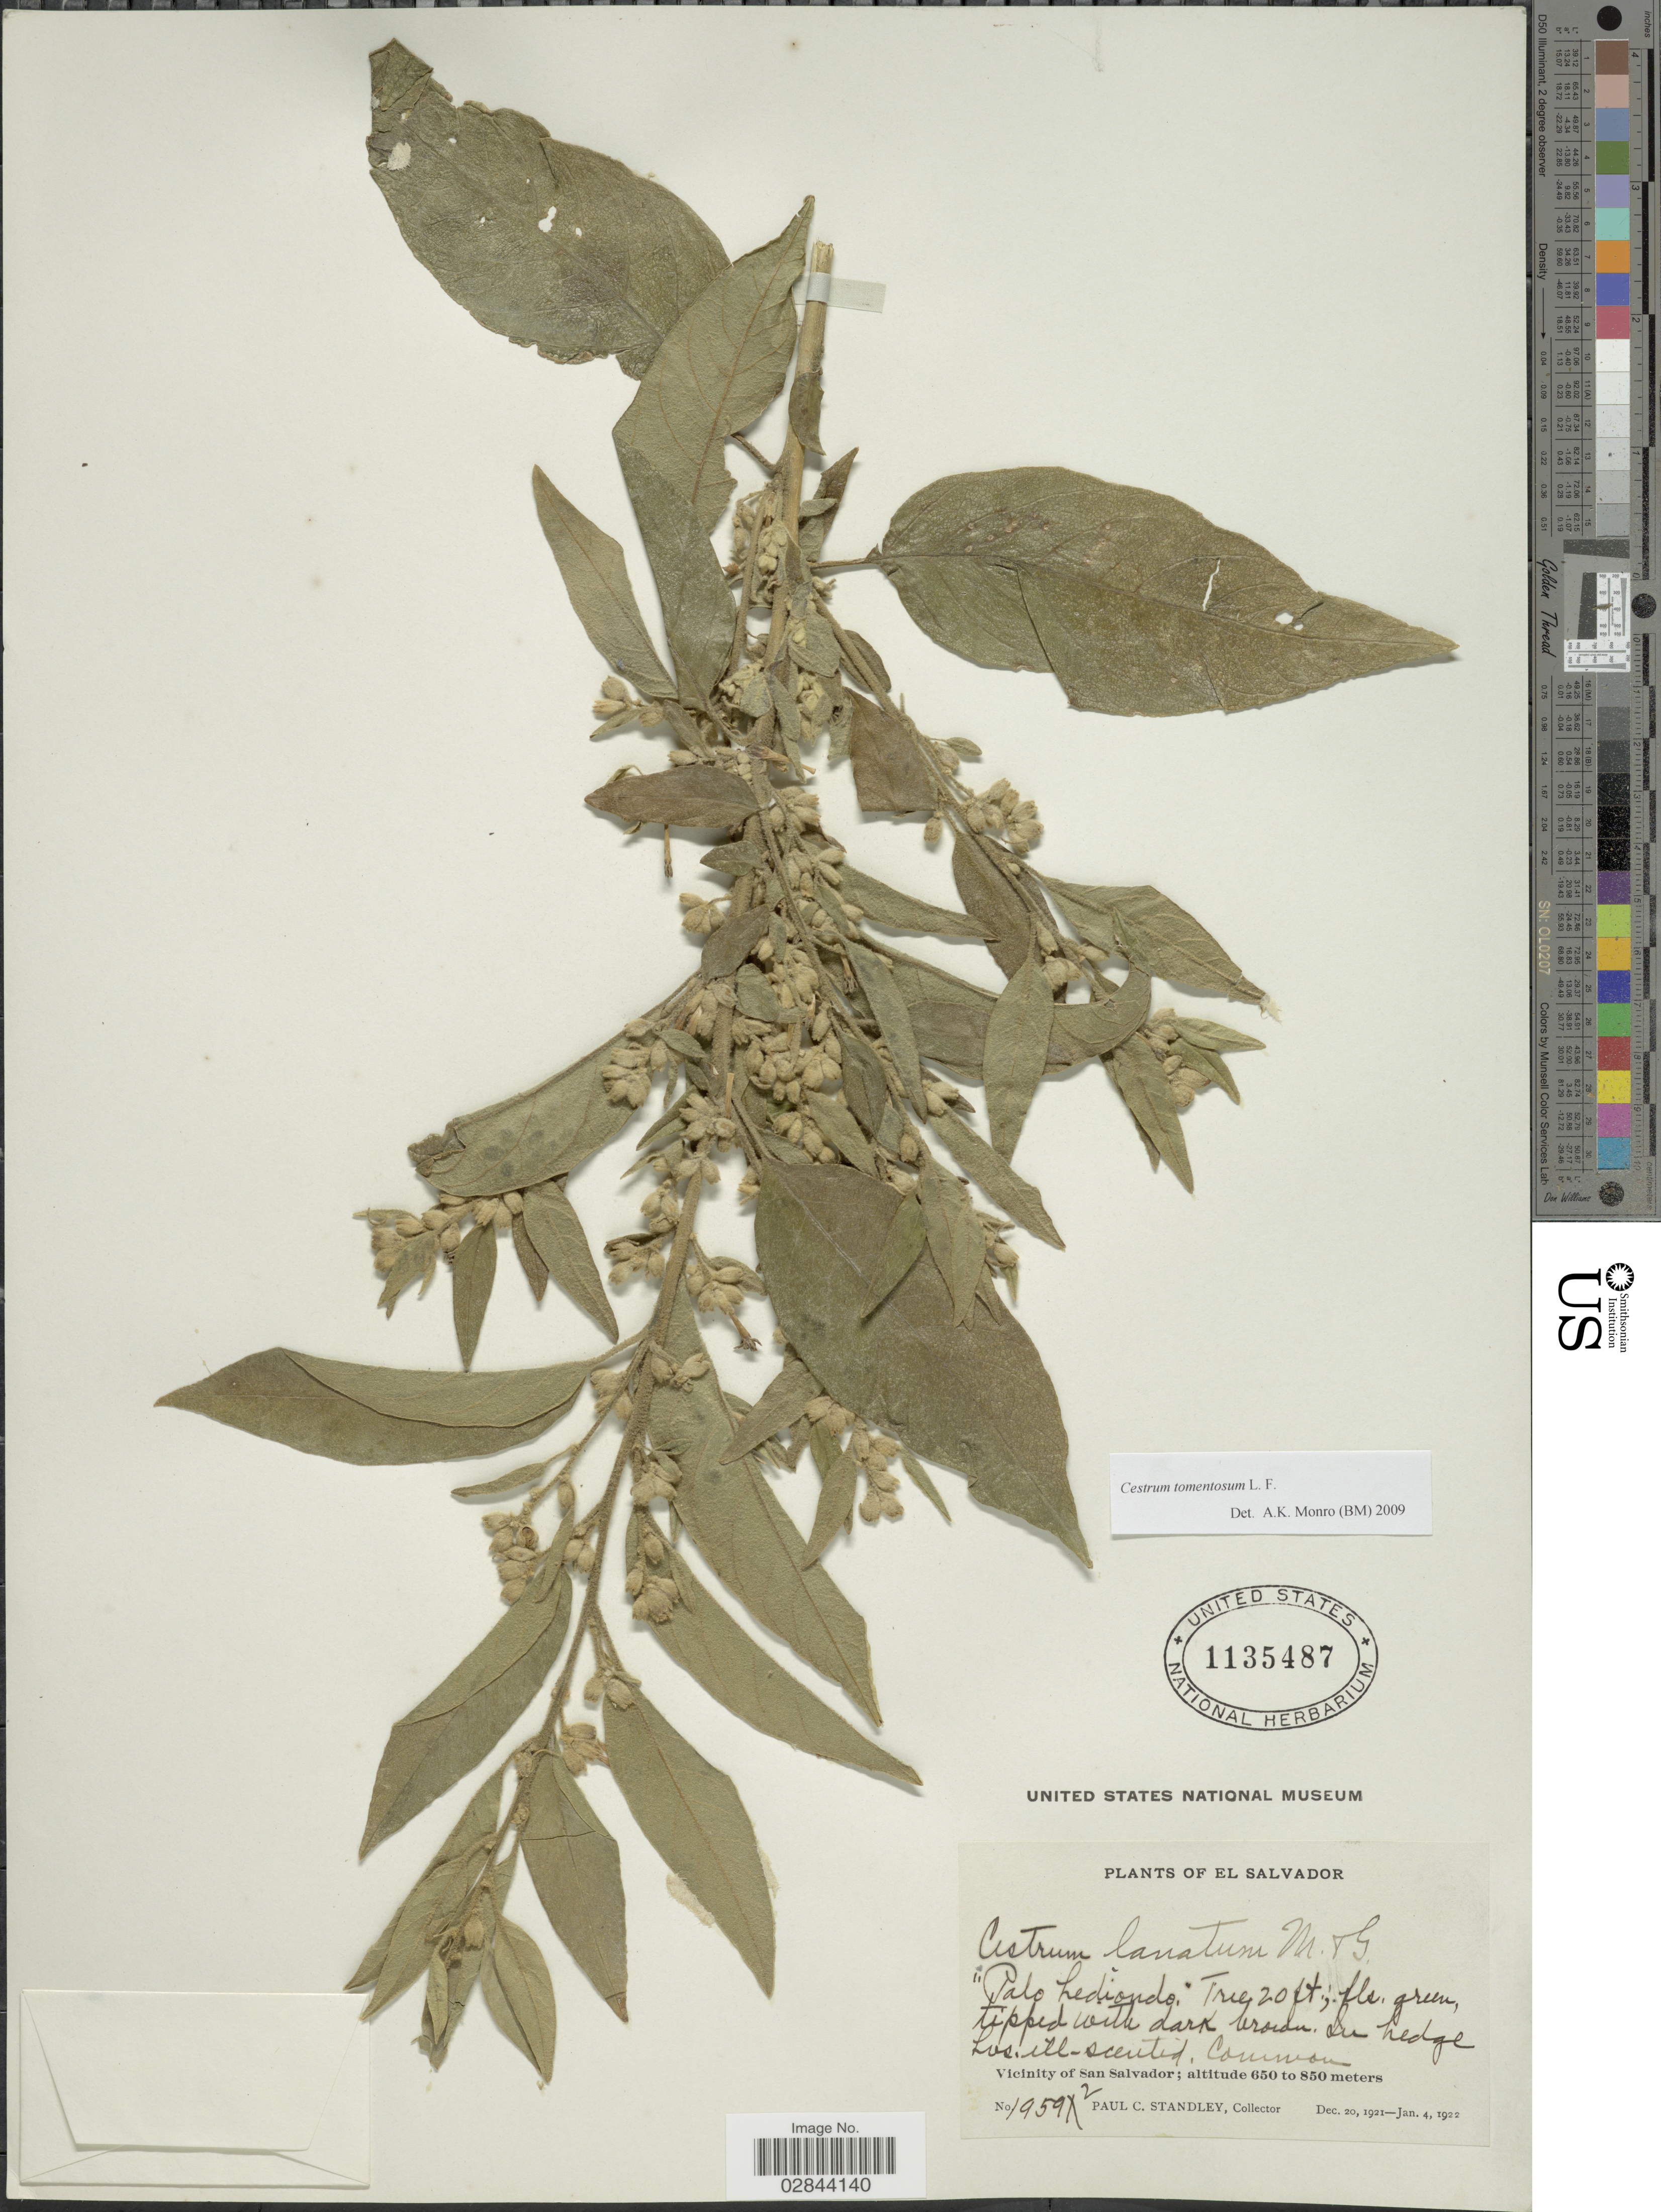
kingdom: Plantae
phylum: Tracheophyta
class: Magnoliopsida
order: Solanales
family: Solanaceae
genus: Cestrum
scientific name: Cestrum lanatum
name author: M. Martens & Galeotti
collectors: P. C. Standley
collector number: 19592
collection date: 1921-12-20/1922-01-04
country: El Salvador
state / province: San Salvador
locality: Palo hediondo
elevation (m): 650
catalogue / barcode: US 1135487